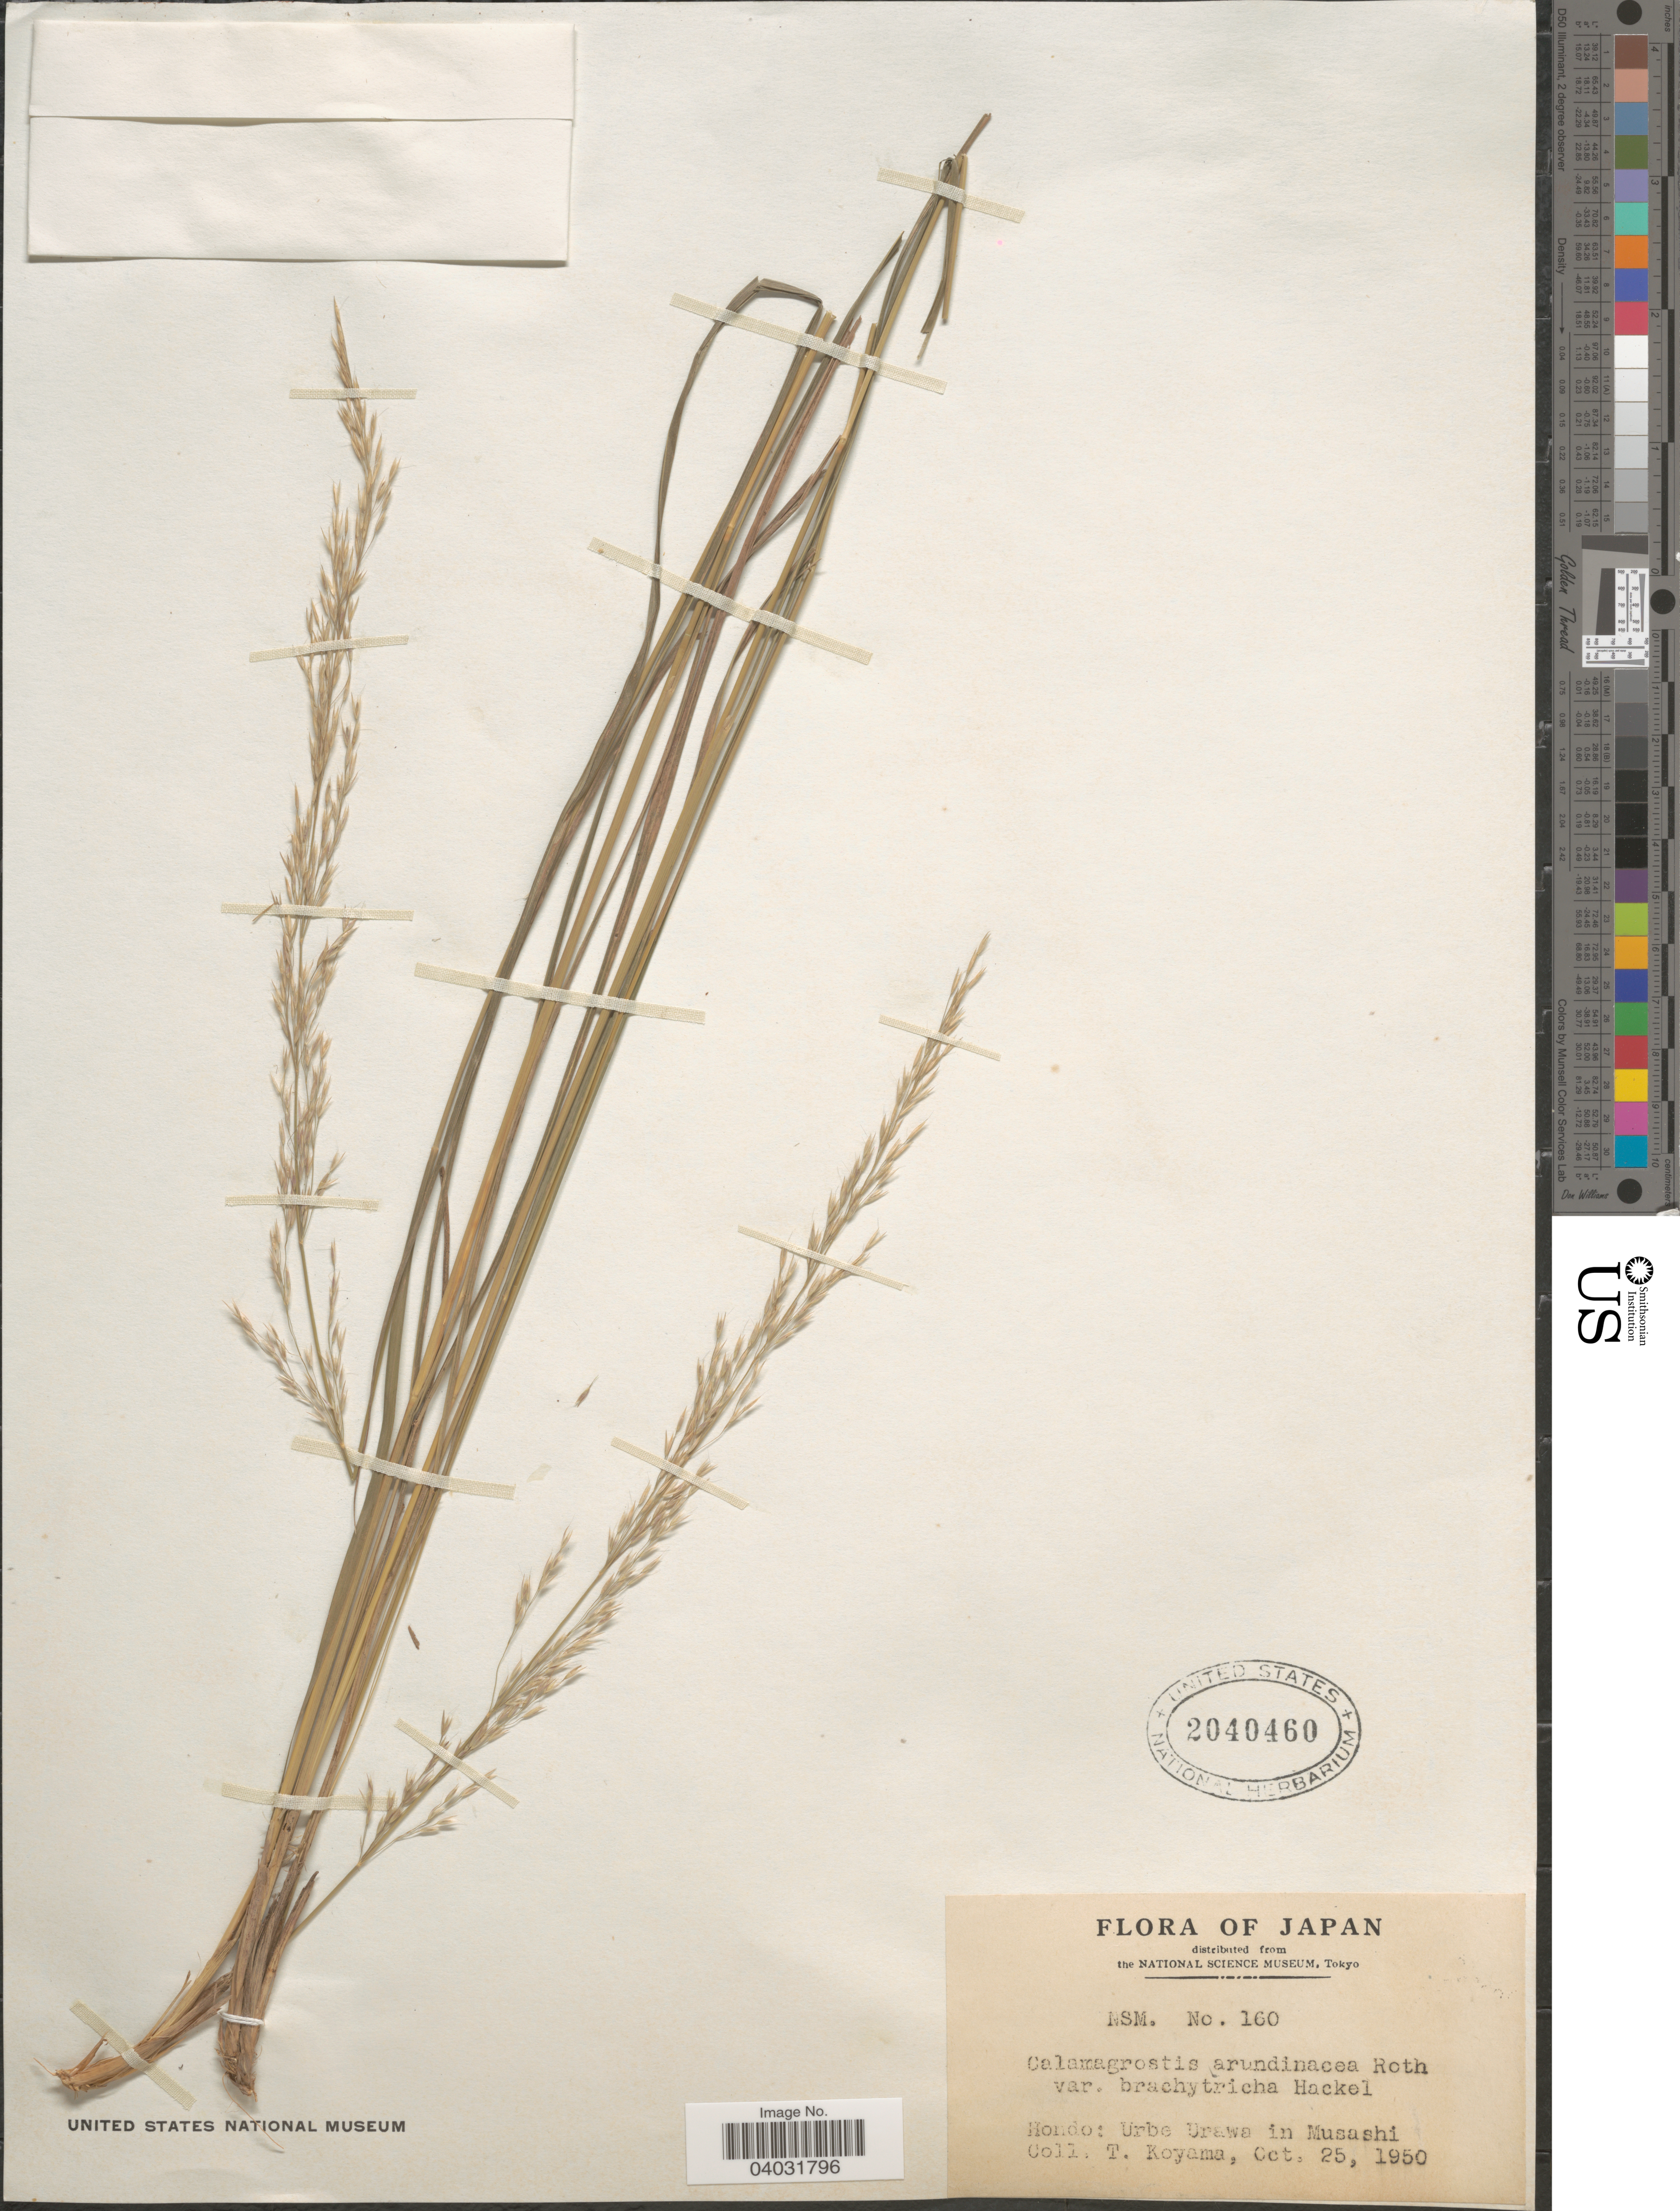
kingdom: Plantae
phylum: Tracheophyta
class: Liliopsida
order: Poales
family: Poaceae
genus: Calamagrostis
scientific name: Calamagrostis arundinacea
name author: (L.) Roth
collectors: T. Koyama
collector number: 160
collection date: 1950-10-25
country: Japan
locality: Hondo: Urbe Urawa in Musashi.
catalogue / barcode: US 2040460